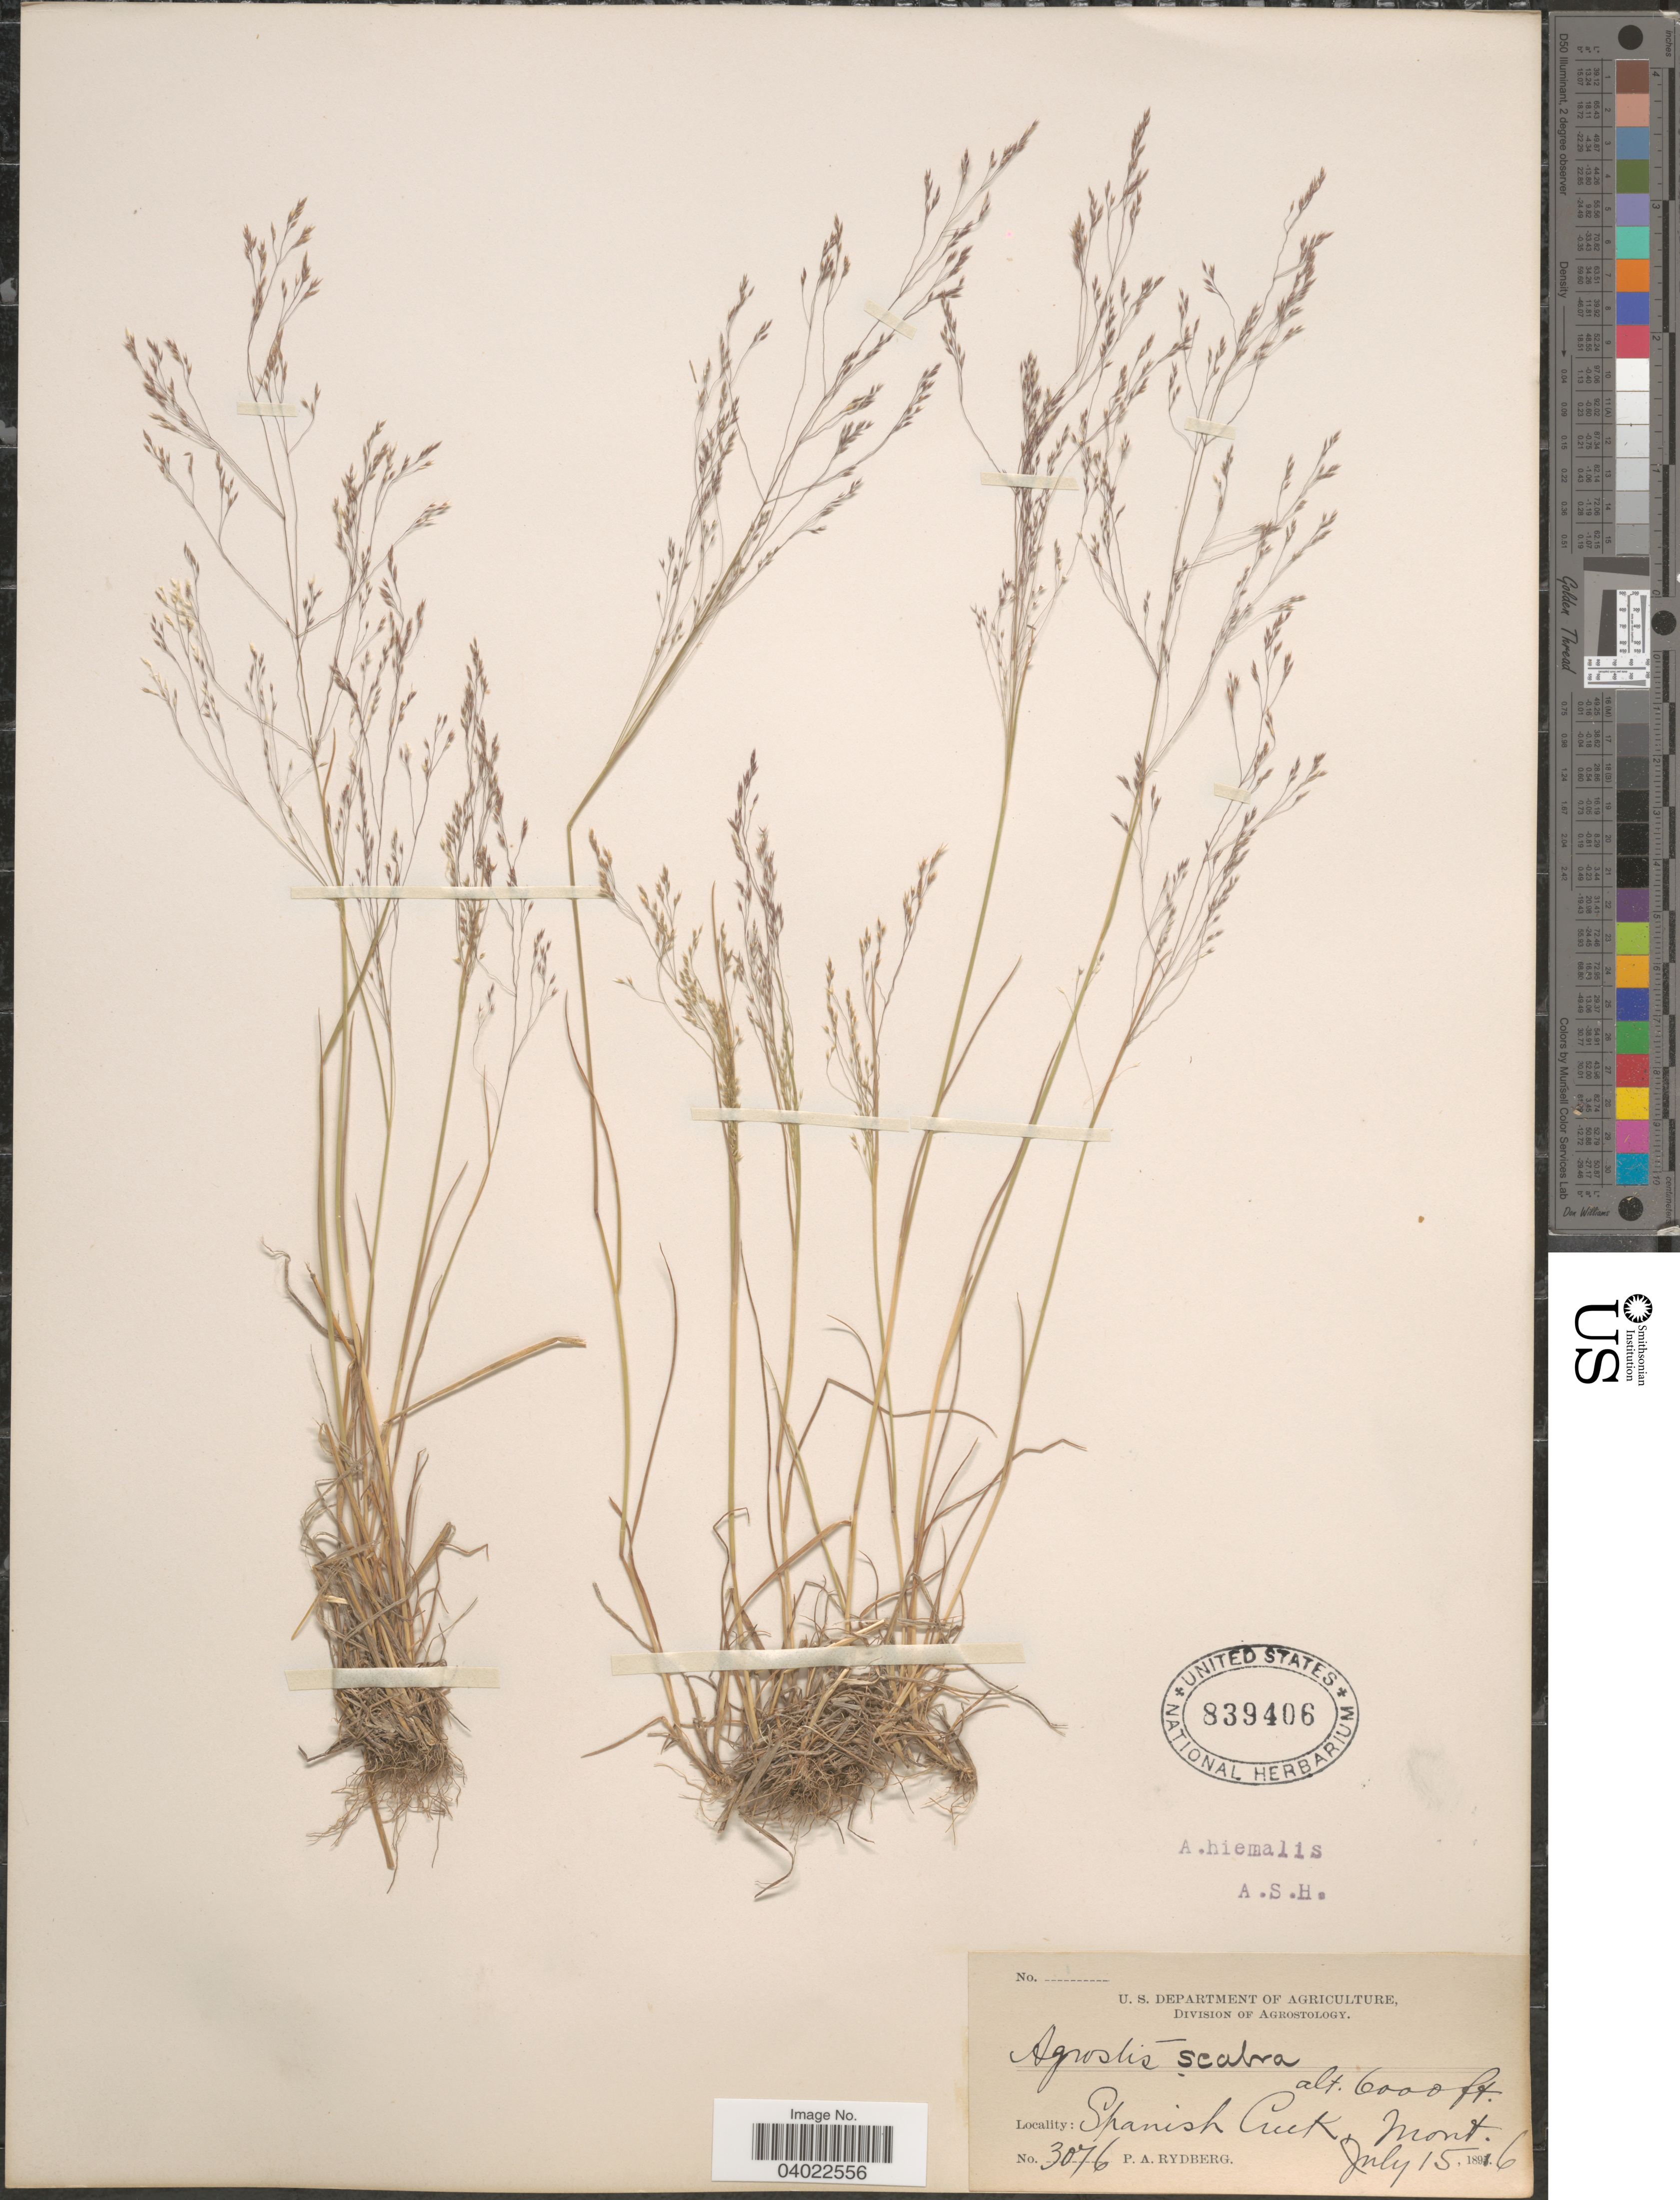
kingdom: Plantae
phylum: Tracheophyta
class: Liliopsida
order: Poales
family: Poaceae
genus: Agrostis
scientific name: Agrostis scabra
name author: Willd.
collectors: P. A. Rydberg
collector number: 3076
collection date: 1896-07-15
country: United States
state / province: Montana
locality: Spanish Creek.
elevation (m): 1829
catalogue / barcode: US 839406